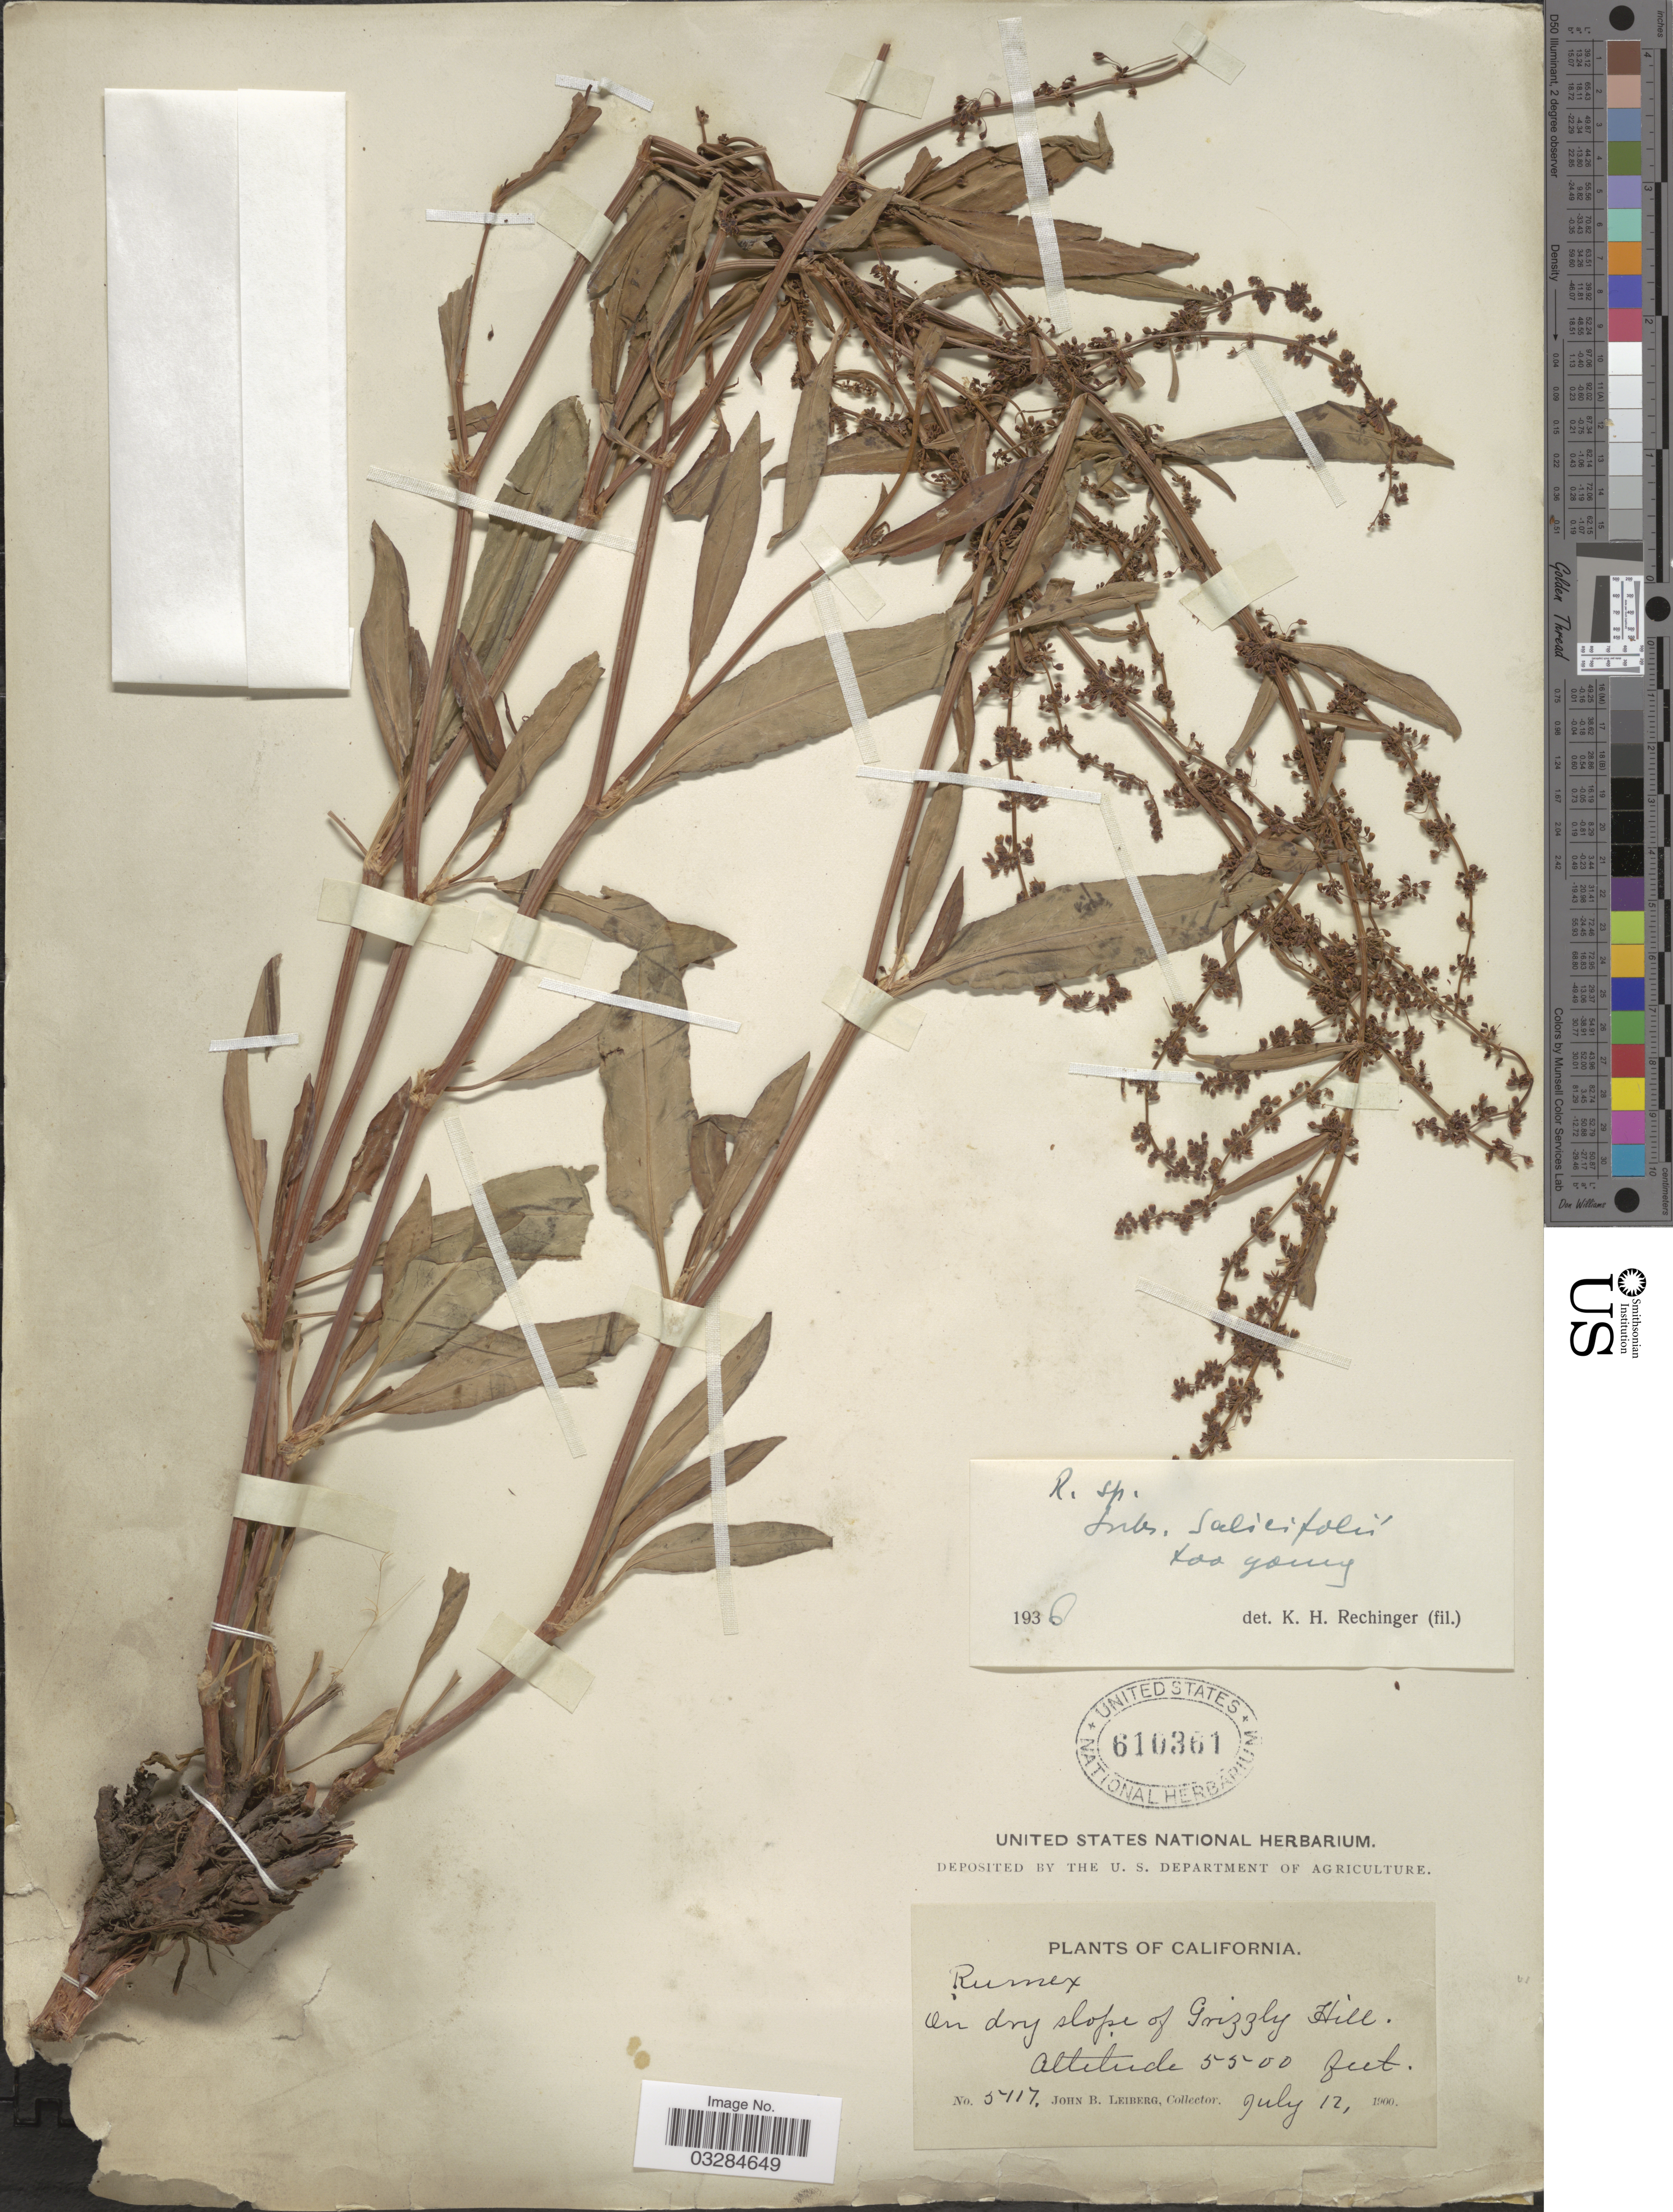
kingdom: Plantae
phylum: Tracheophyta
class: Magnoliopsida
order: Caryophyllales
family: Polygonaceae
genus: Rumex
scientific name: Rumex salicifolius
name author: Weinm.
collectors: J. B. Leiberg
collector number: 5117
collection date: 1900-07-12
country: United States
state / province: California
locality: On dry slope of Grizzly Hill.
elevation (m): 1676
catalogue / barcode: US 610361